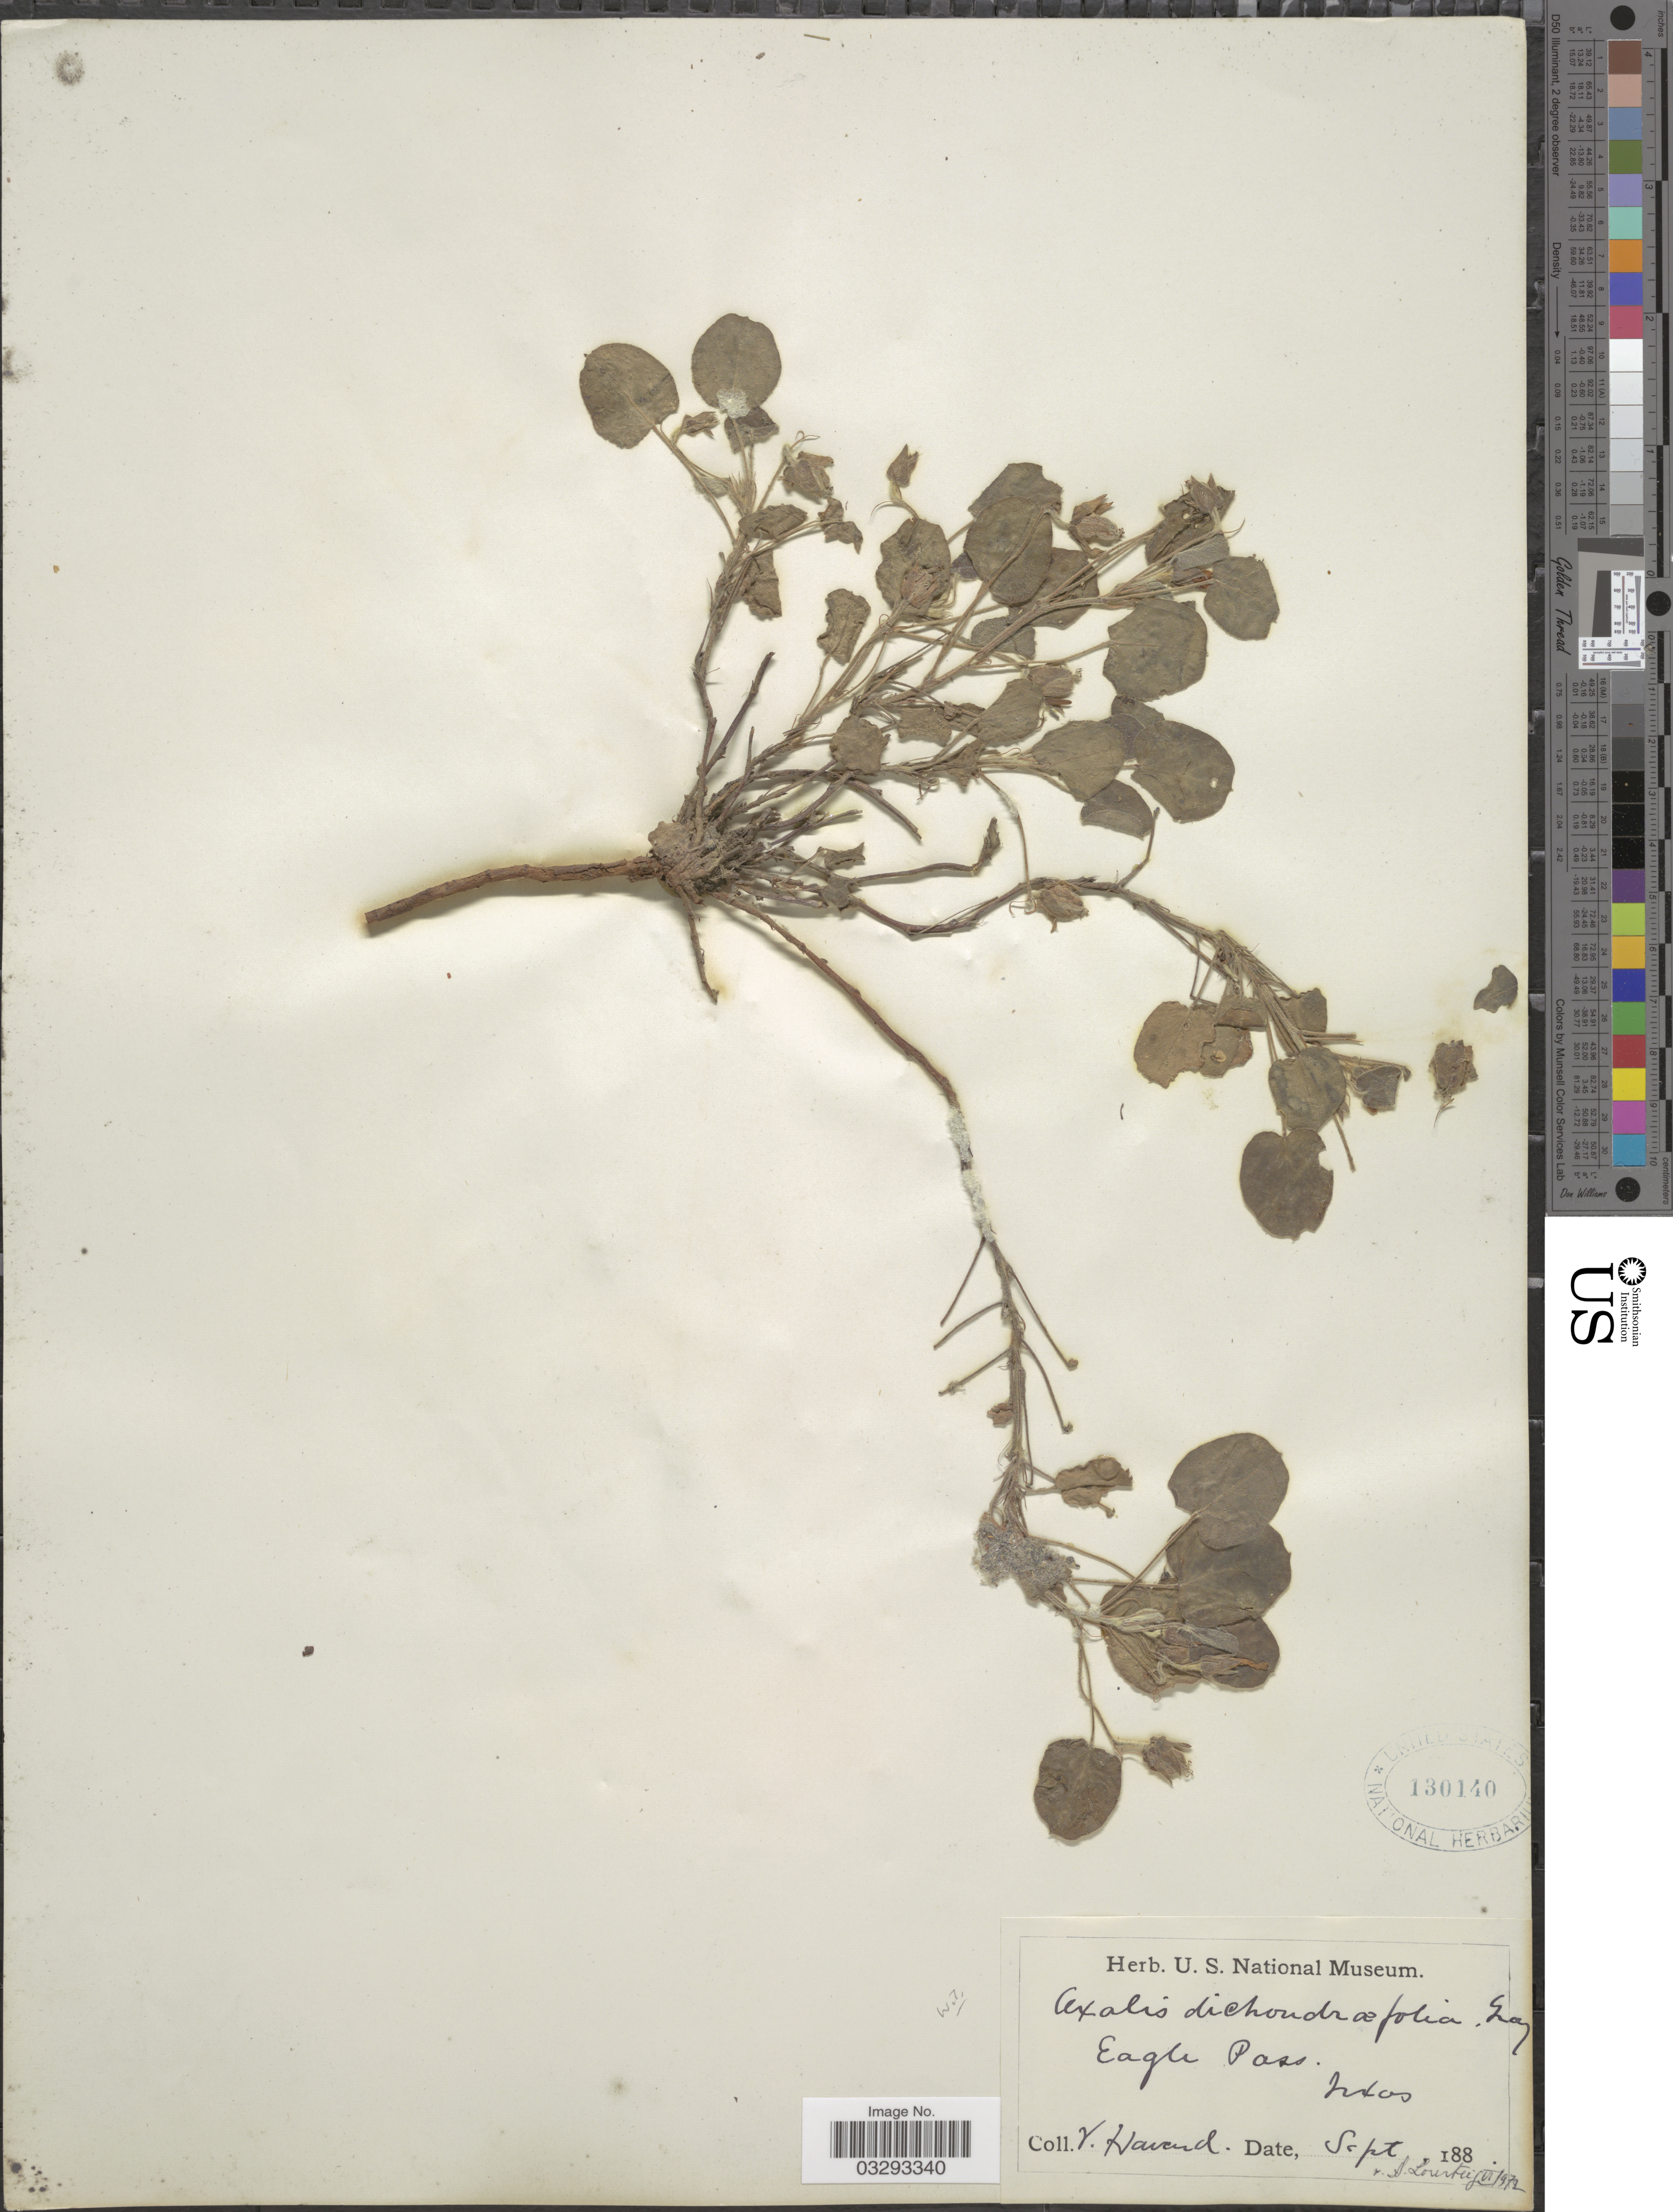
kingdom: Plantae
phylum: Tracheophyta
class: Magnoliopsida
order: Oxalidales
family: Oxalidaceae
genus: Oxalis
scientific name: Oxalis dichondraefolia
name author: A. Gray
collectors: V. Havard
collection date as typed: Sept. 188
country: United States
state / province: Texas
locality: Eagle Pass.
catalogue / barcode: US 130140